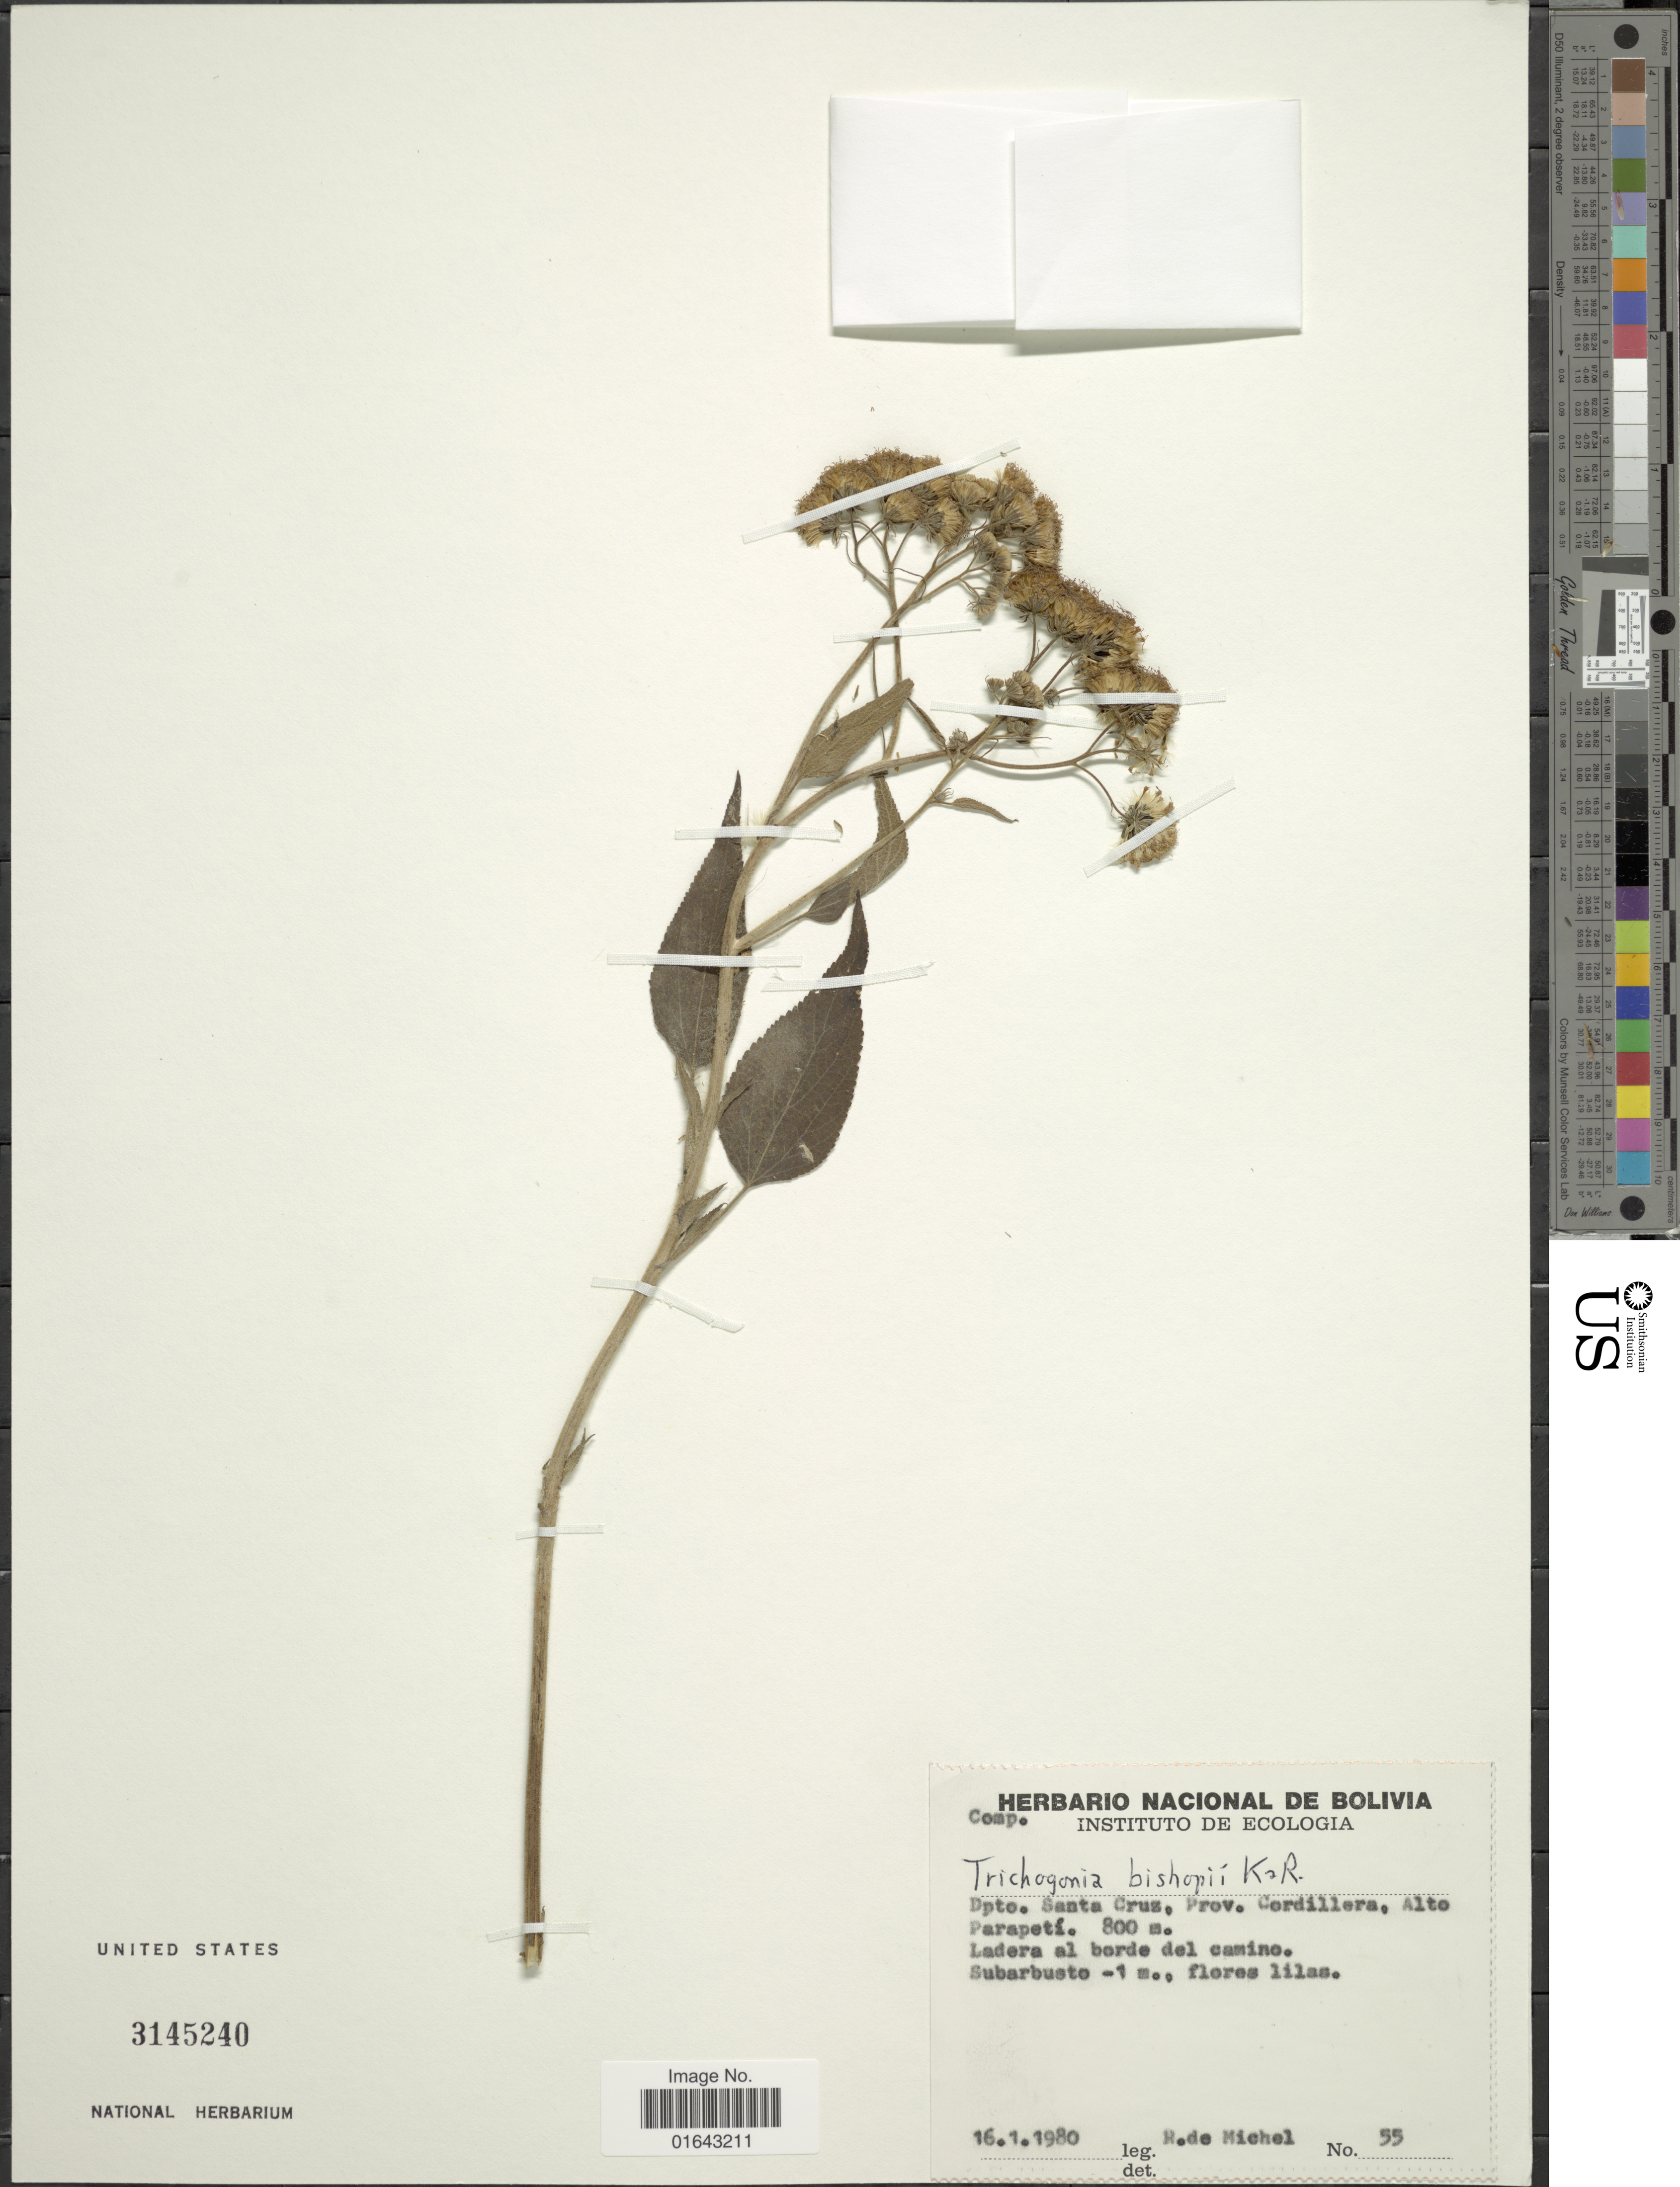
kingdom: Plantae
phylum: Tracheophyta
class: Magnoliopsida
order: Asterales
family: Asteraceae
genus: Trichogonia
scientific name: Trichogonia bishopii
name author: R.M. King & H. Rob.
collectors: R. d. Michel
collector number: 55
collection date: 1980-01-16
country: Bolivia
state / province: Santa Cruz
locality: Dpto. Santa Cruz, Prov. Cordillera, Alto Parapetí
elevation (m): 800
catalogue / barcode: US 3145240